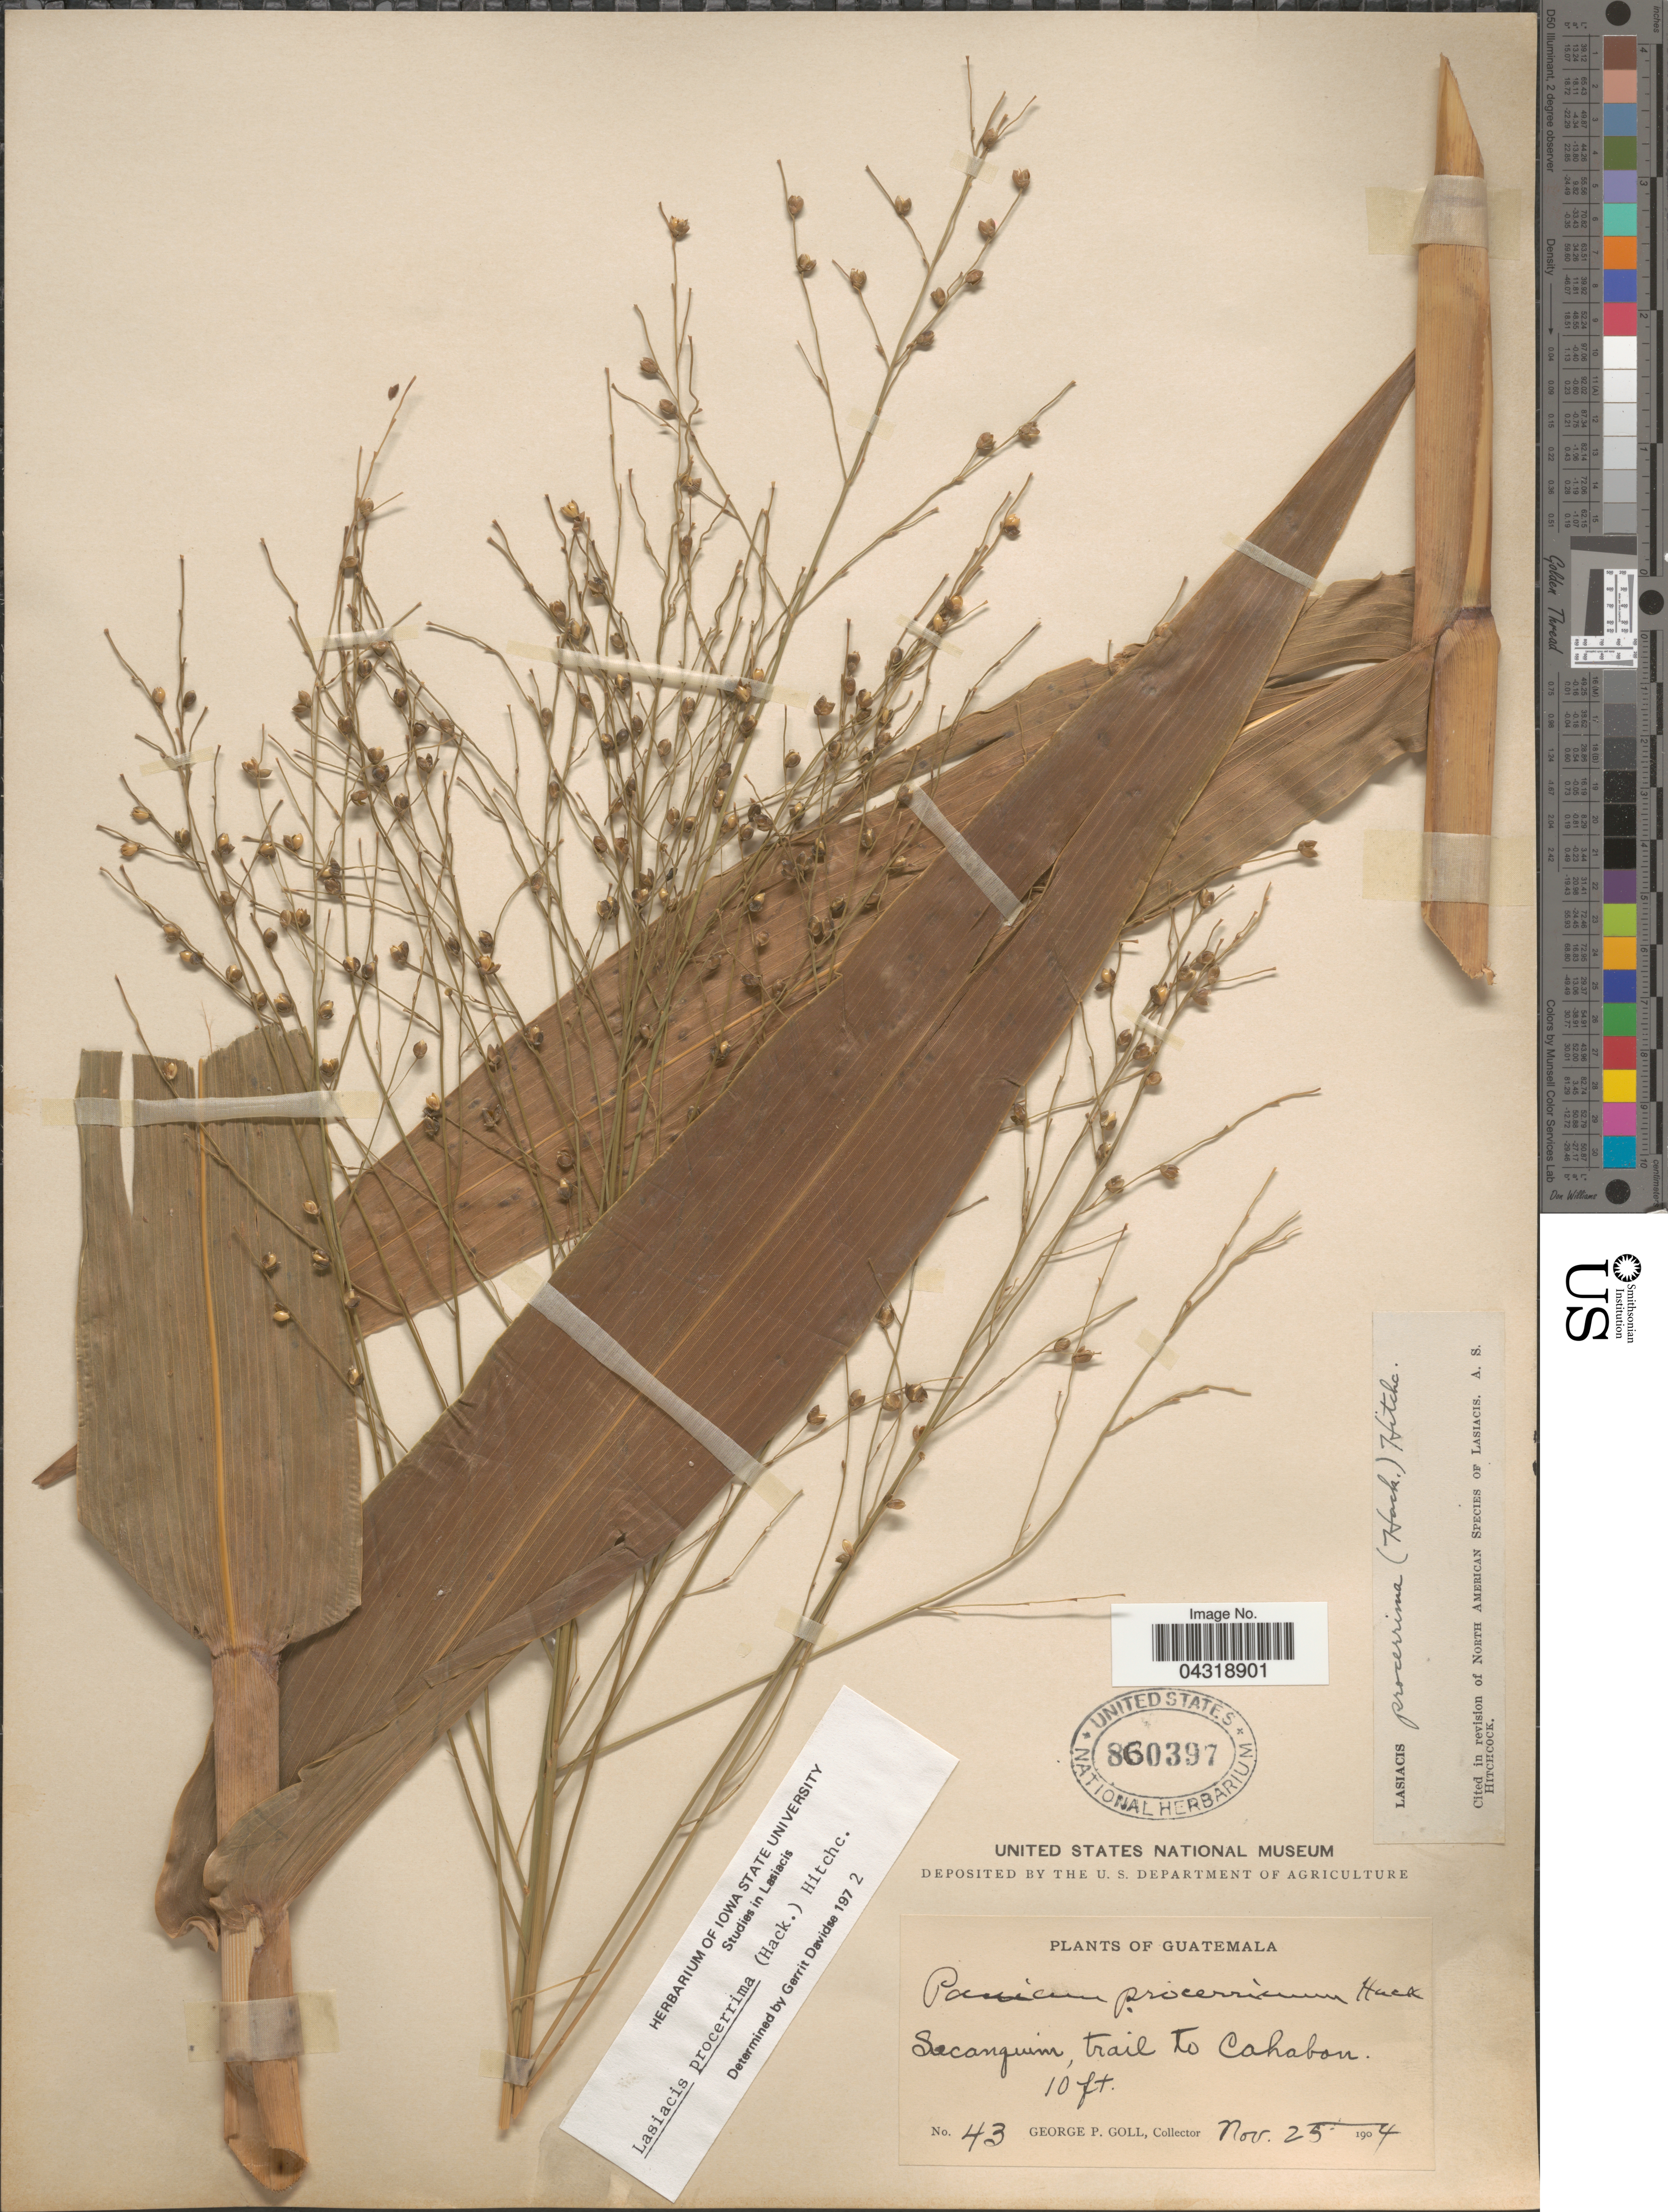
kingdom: Plantae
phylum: Tracheophyta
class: Liliopsida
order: Poales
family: Poaceae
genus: Lasiacis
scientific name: Lasiacis procerrima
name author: (Hack.) Hitchc.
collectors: G. P. Goll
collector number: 43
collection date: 1904-11-25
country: Guatemala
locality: Secanquim, trail to Cahabon.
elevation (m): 3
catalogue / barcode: US 860397